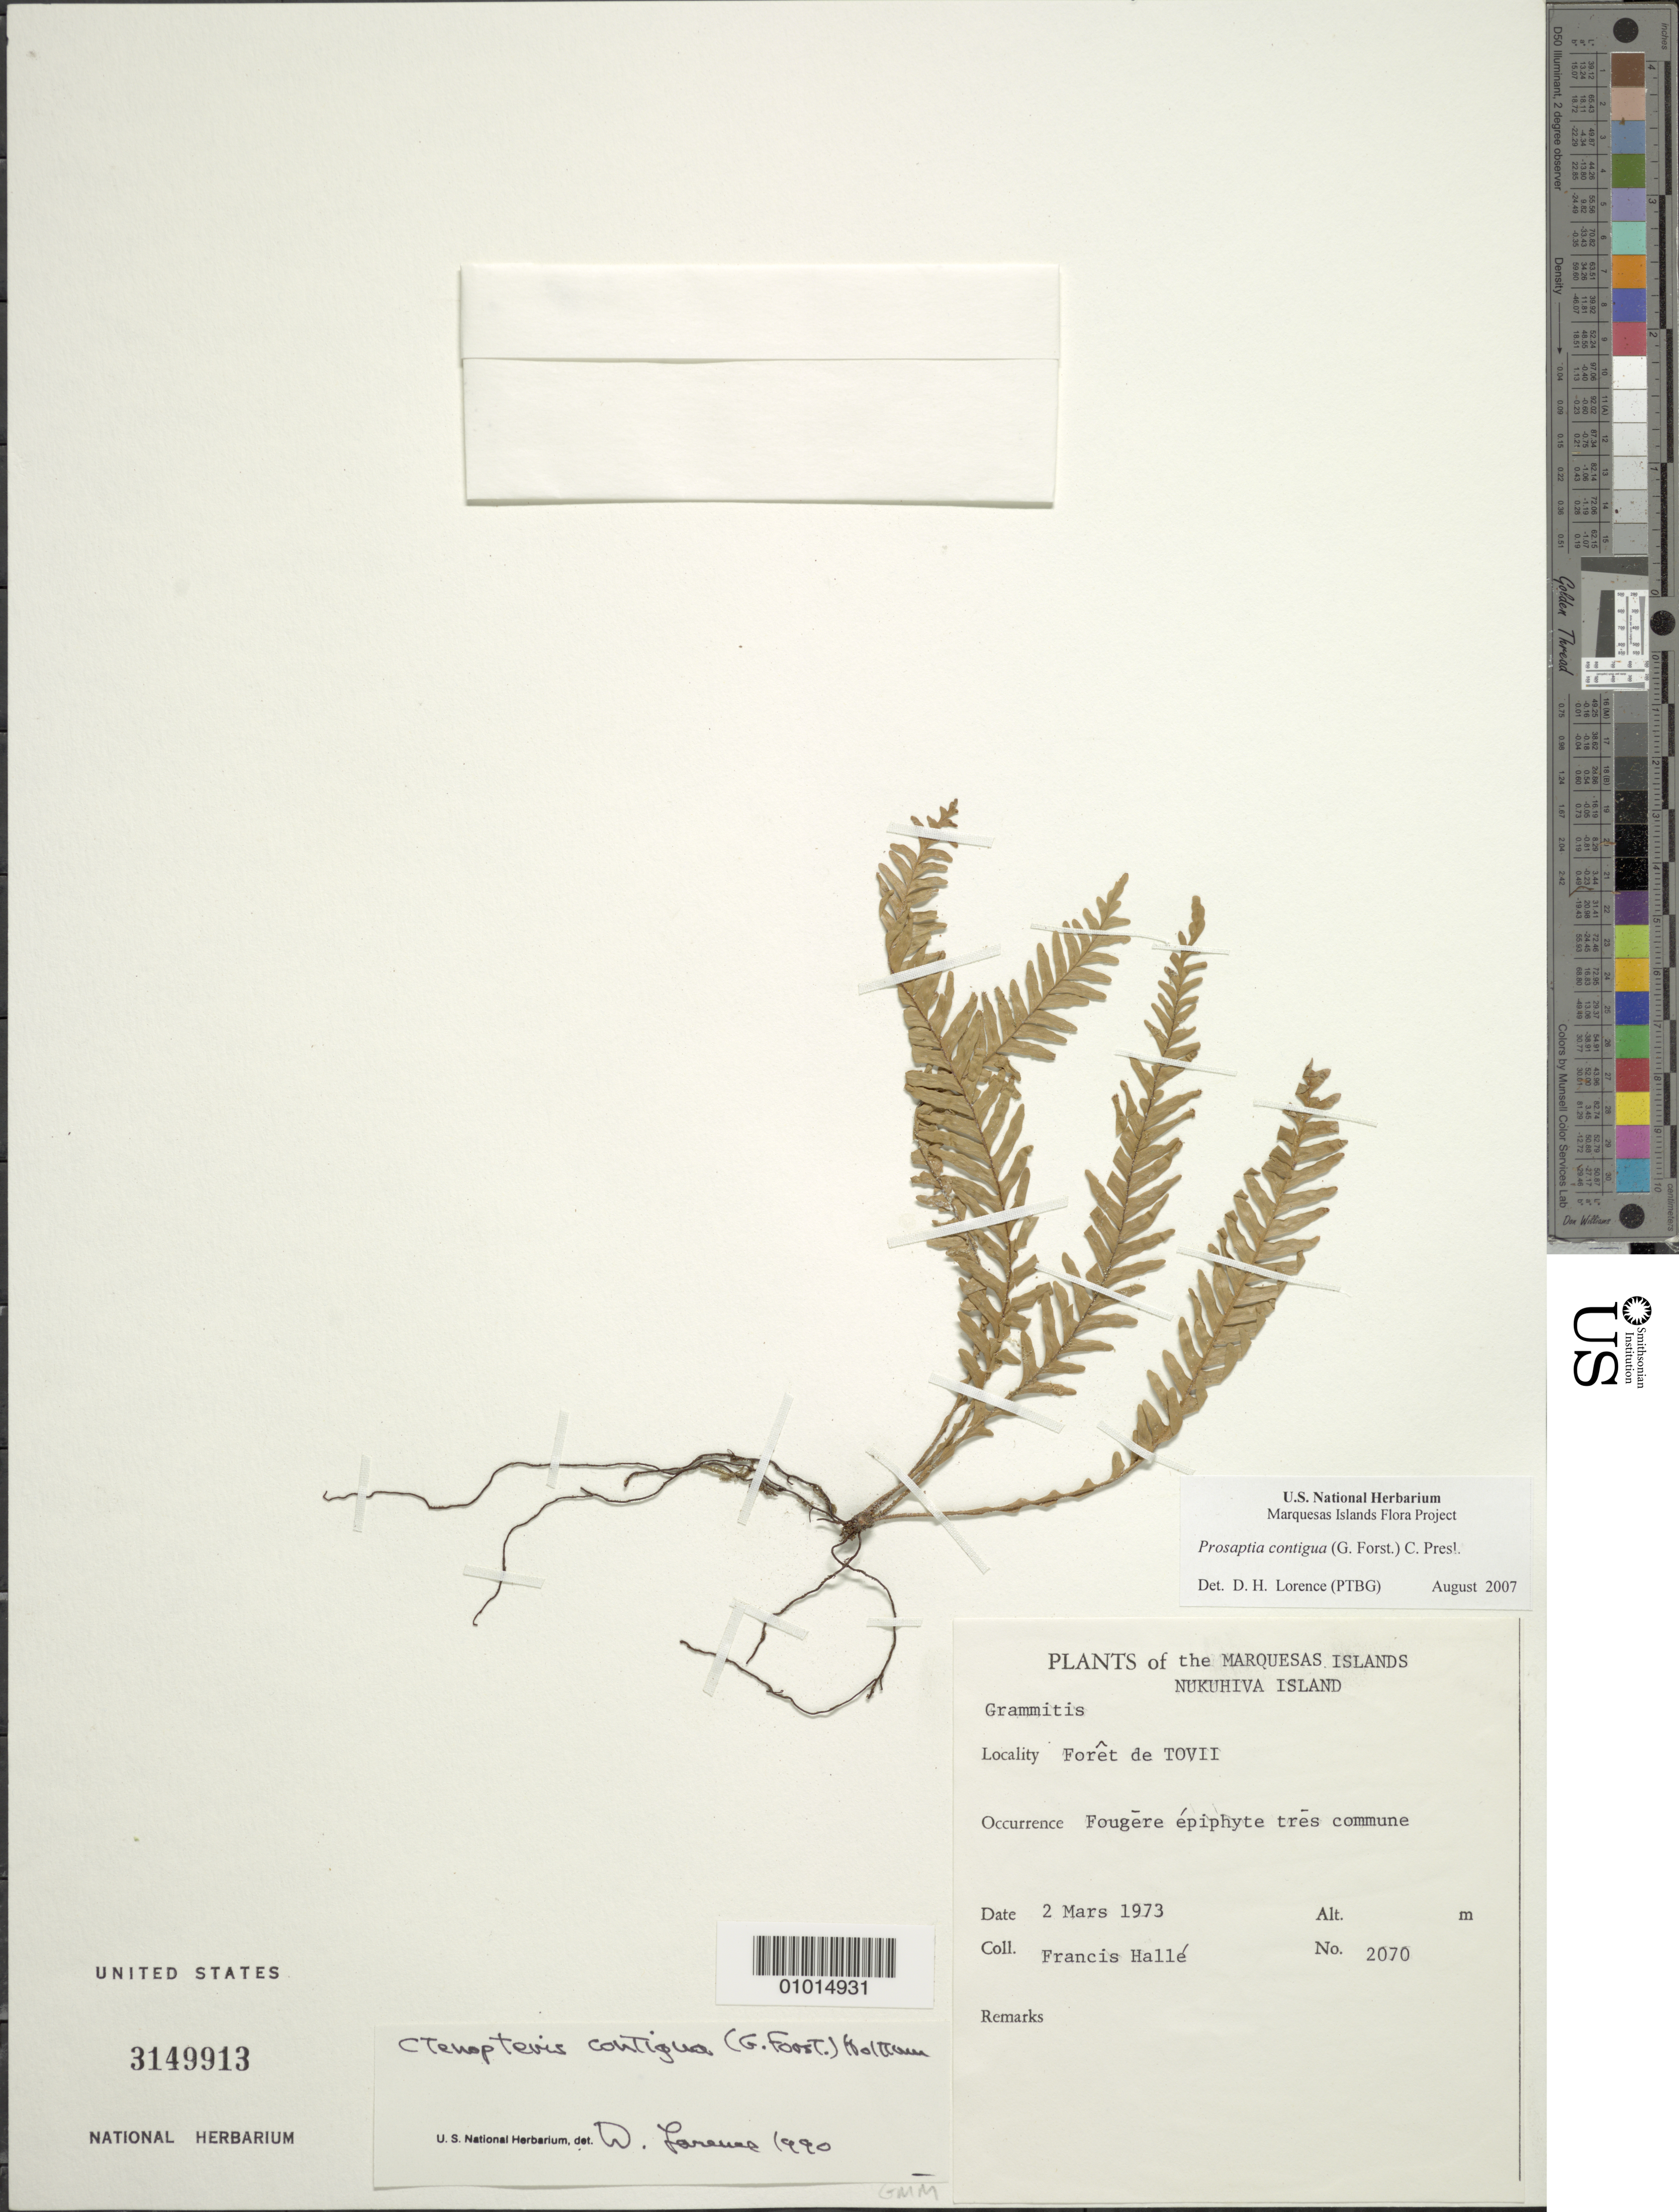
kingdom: Plantae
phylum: Tracheophyta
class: Polypodiopsida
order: Polypodiales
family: Polypodiaceae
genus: Prosaptia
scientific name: Prosaptia contigua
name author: (G. Forst.) Presl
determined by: Lorence, David H., (PTBG), National Tropical Botanical Garden (UNITED STATES)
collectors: F. Hallé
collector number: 2070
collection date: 1973-03-02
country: French Polynesia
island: Nuku Hiva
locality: Forêt de Toovii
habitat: Fougère épiphyte très commune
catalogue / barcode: US 3149913